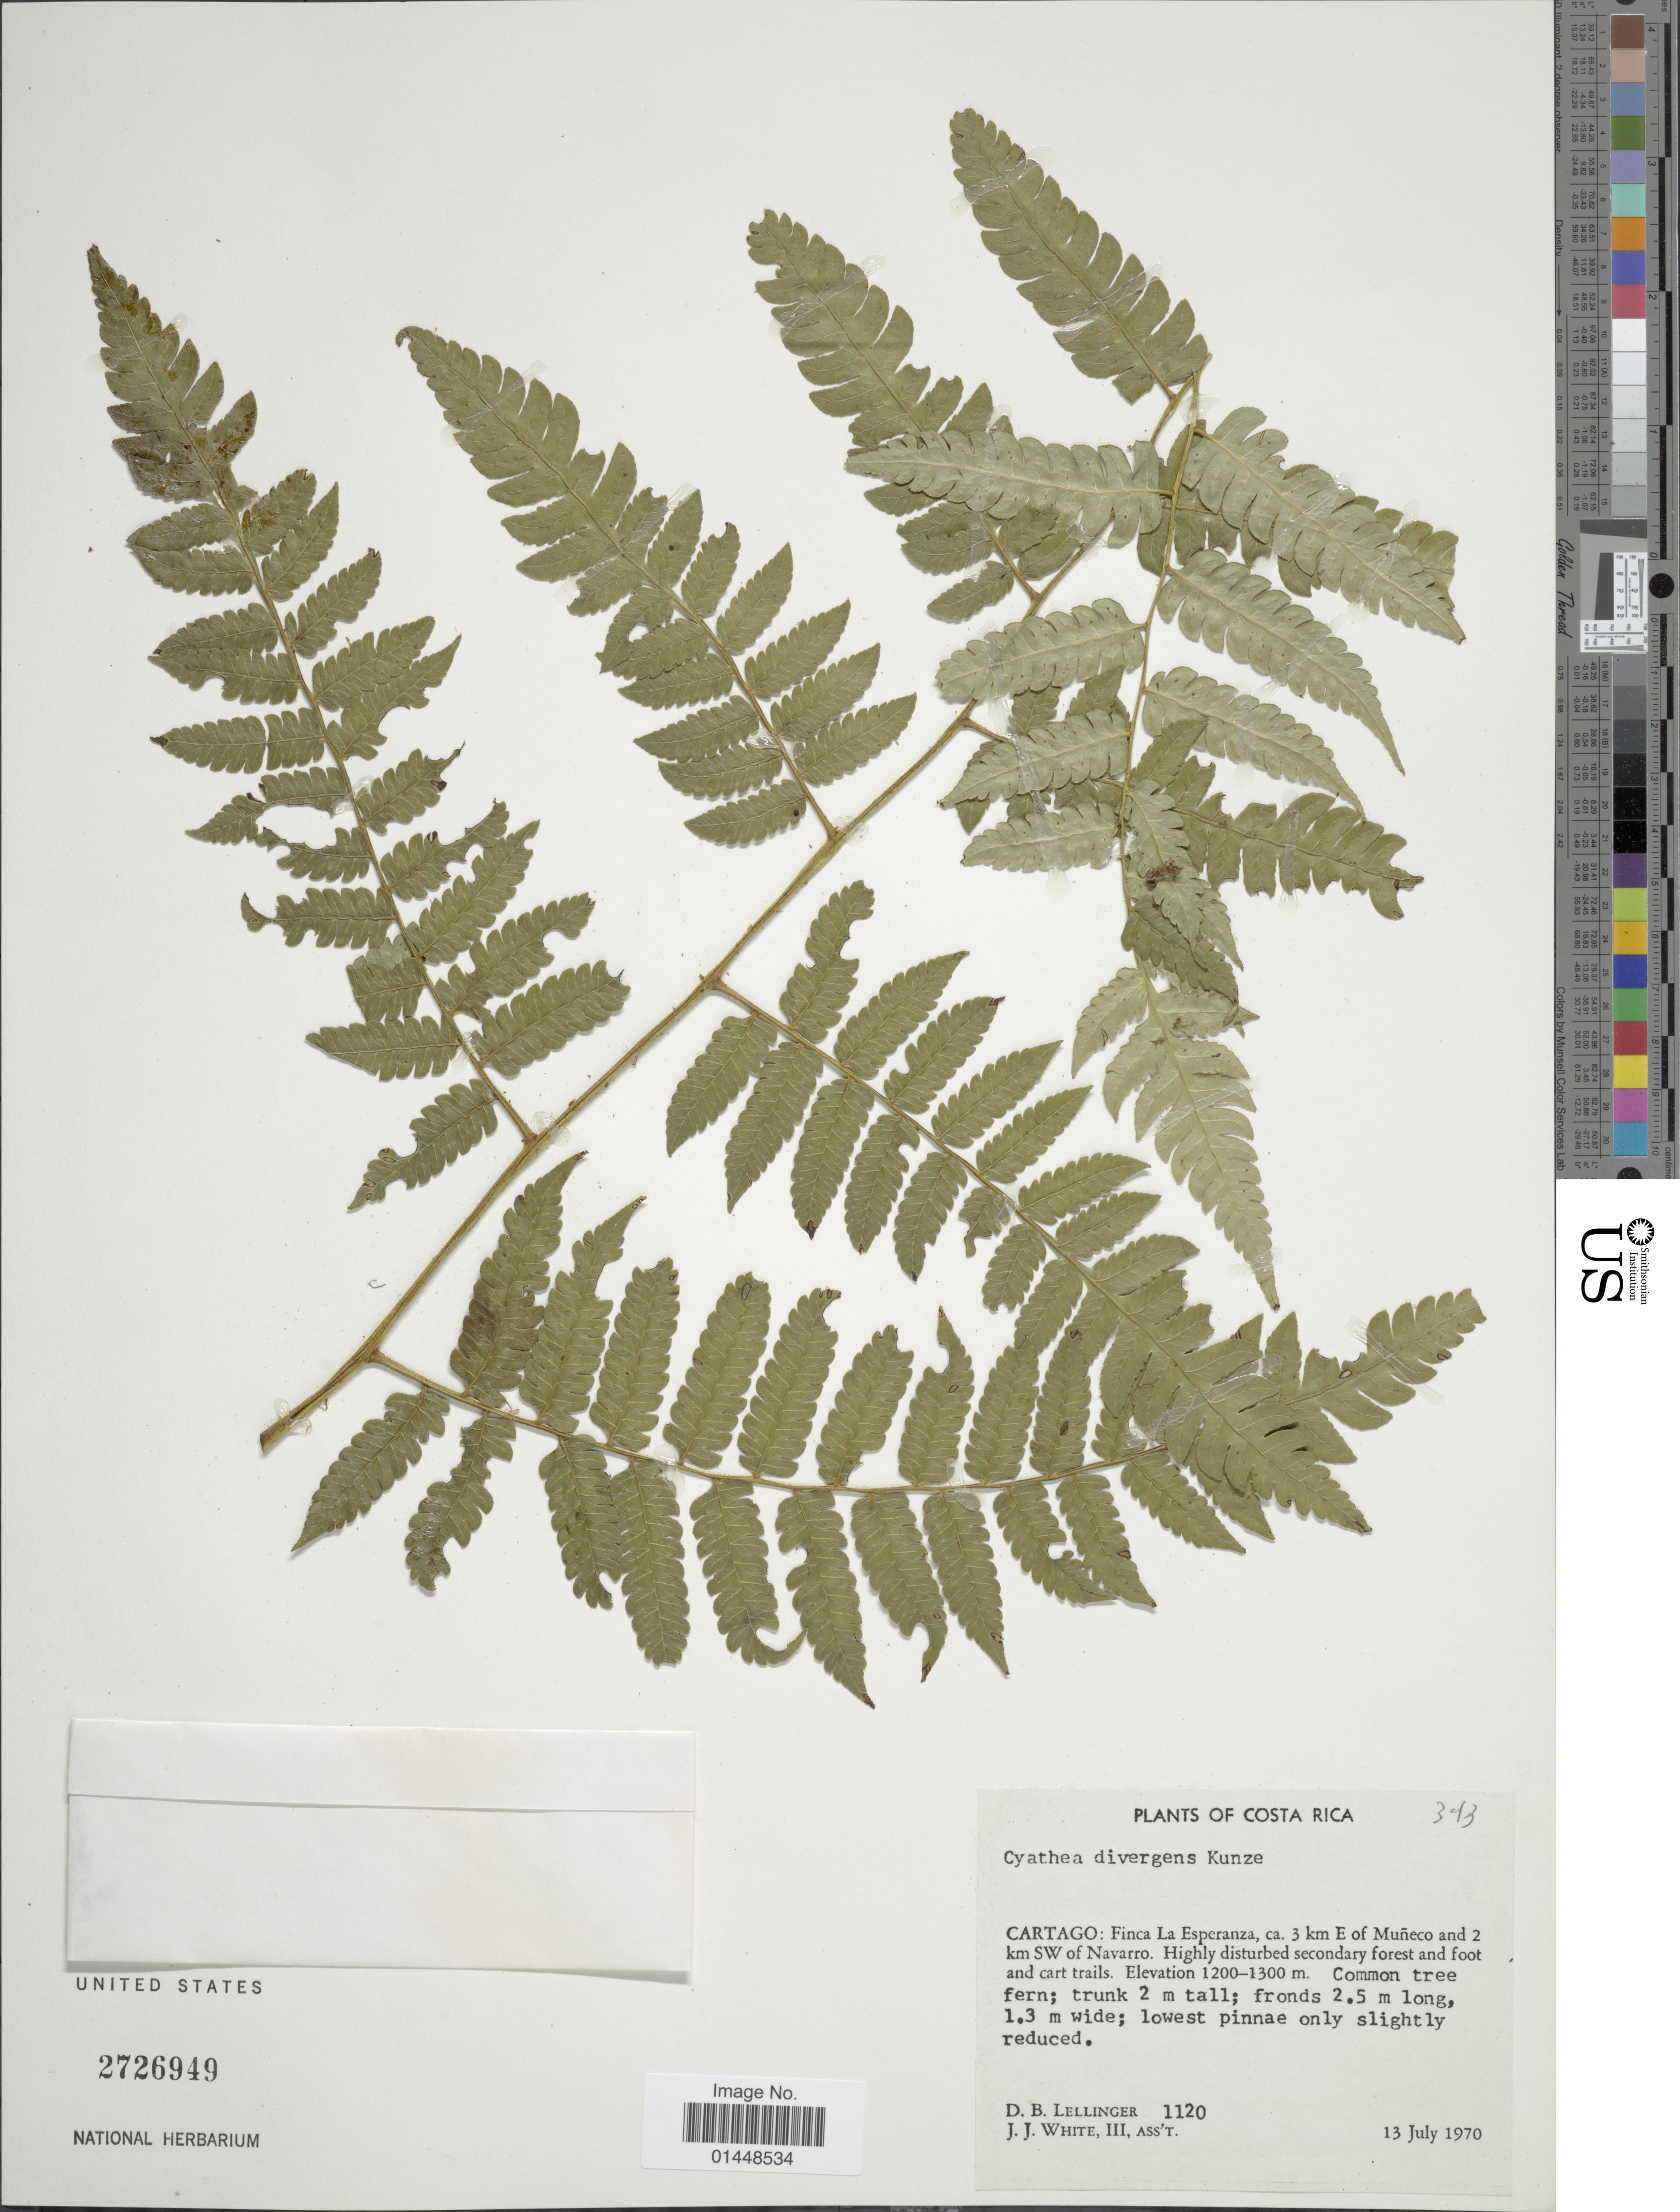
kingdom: Plantae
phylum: Tracheophyta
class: Polypodiopsida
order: Cyatheales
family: Cyatheaceae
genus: Cyathea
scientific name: Cyathea divergens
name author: Kunze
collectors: D. B. Lellinger & J. J. White III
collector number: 1120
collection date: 1970-07-13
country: Costa Rica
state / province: Cartago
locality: Cartago: Finca La Esperanza, ca. 3 km E of Muñeco and 2 km SW of Navarro.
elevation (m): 1200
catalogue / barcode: US 2726949